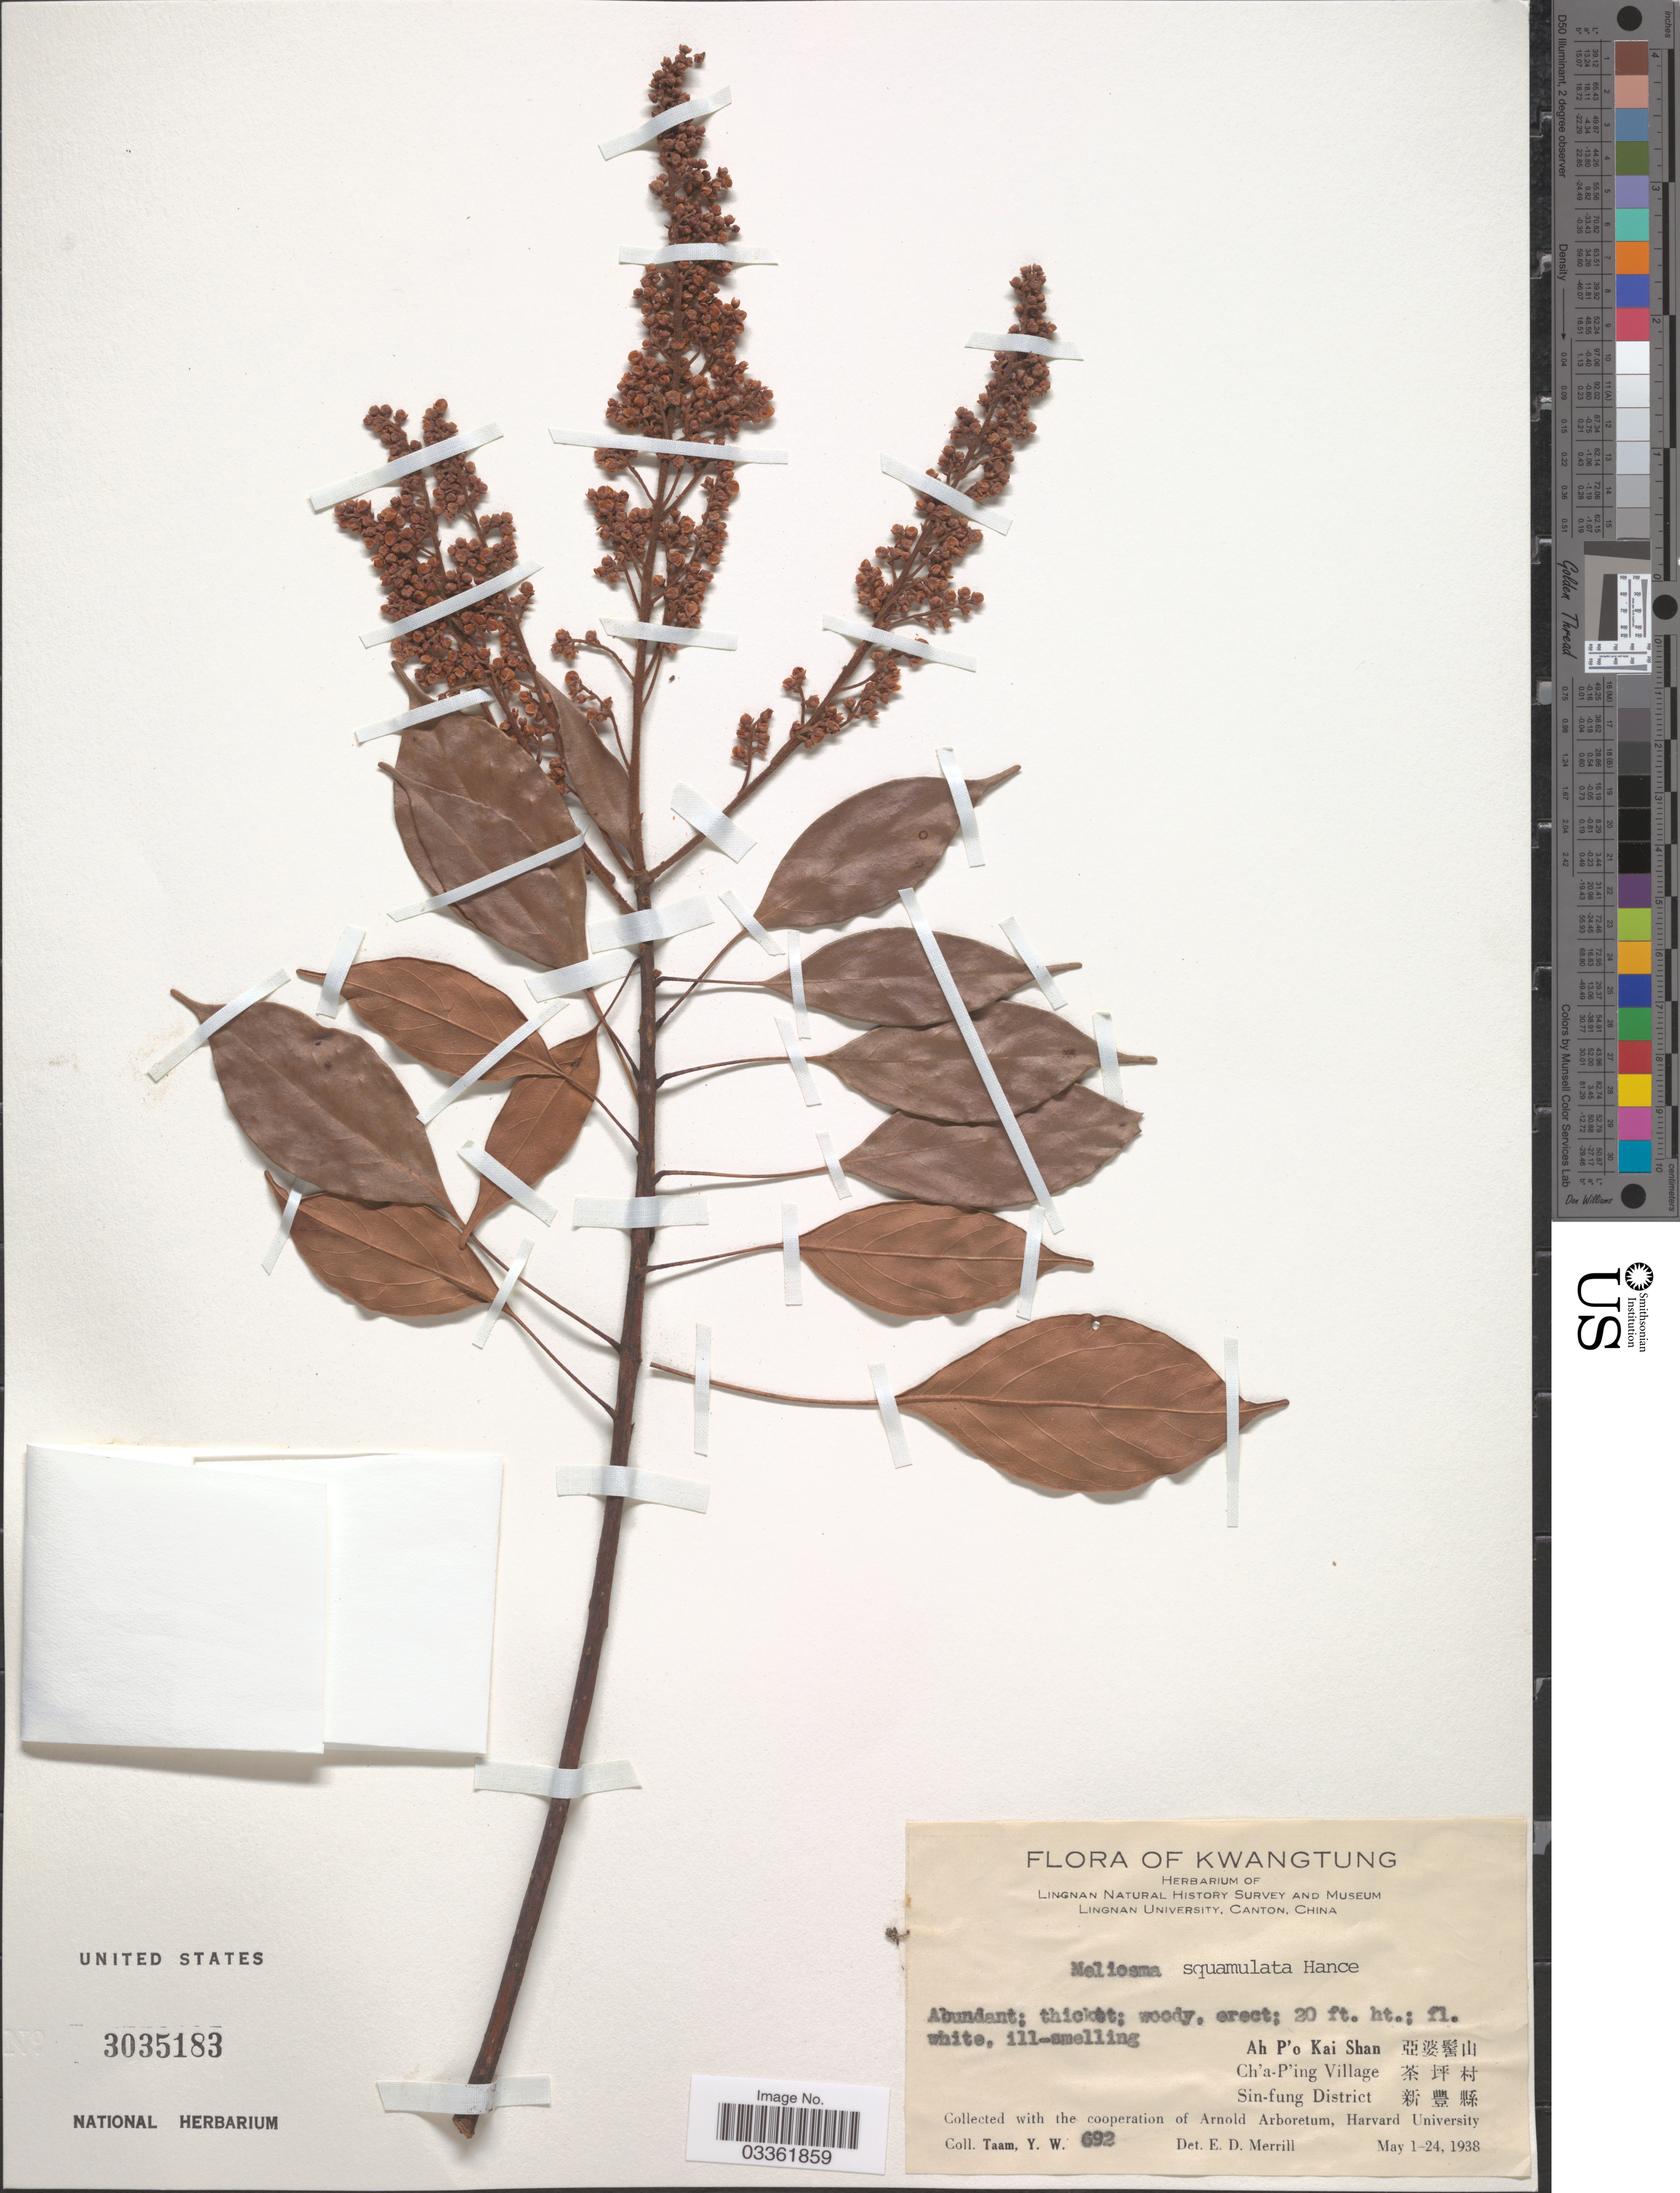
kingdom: Plantae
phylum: Tracheophyta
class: Magnoliopsida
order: Proteales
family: Sabiaceae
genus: Meliosma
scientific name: Meliosma squamulata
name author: Hance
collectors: Y. W. Taam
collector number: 692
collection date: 1938-05-01/1938-05-24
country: China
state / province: Guangdong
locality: Kwangtung, Ah P'o Kai Shan X, Ch'a-P'ing Village X, Sin-fung District X.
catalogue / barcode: US 3035183